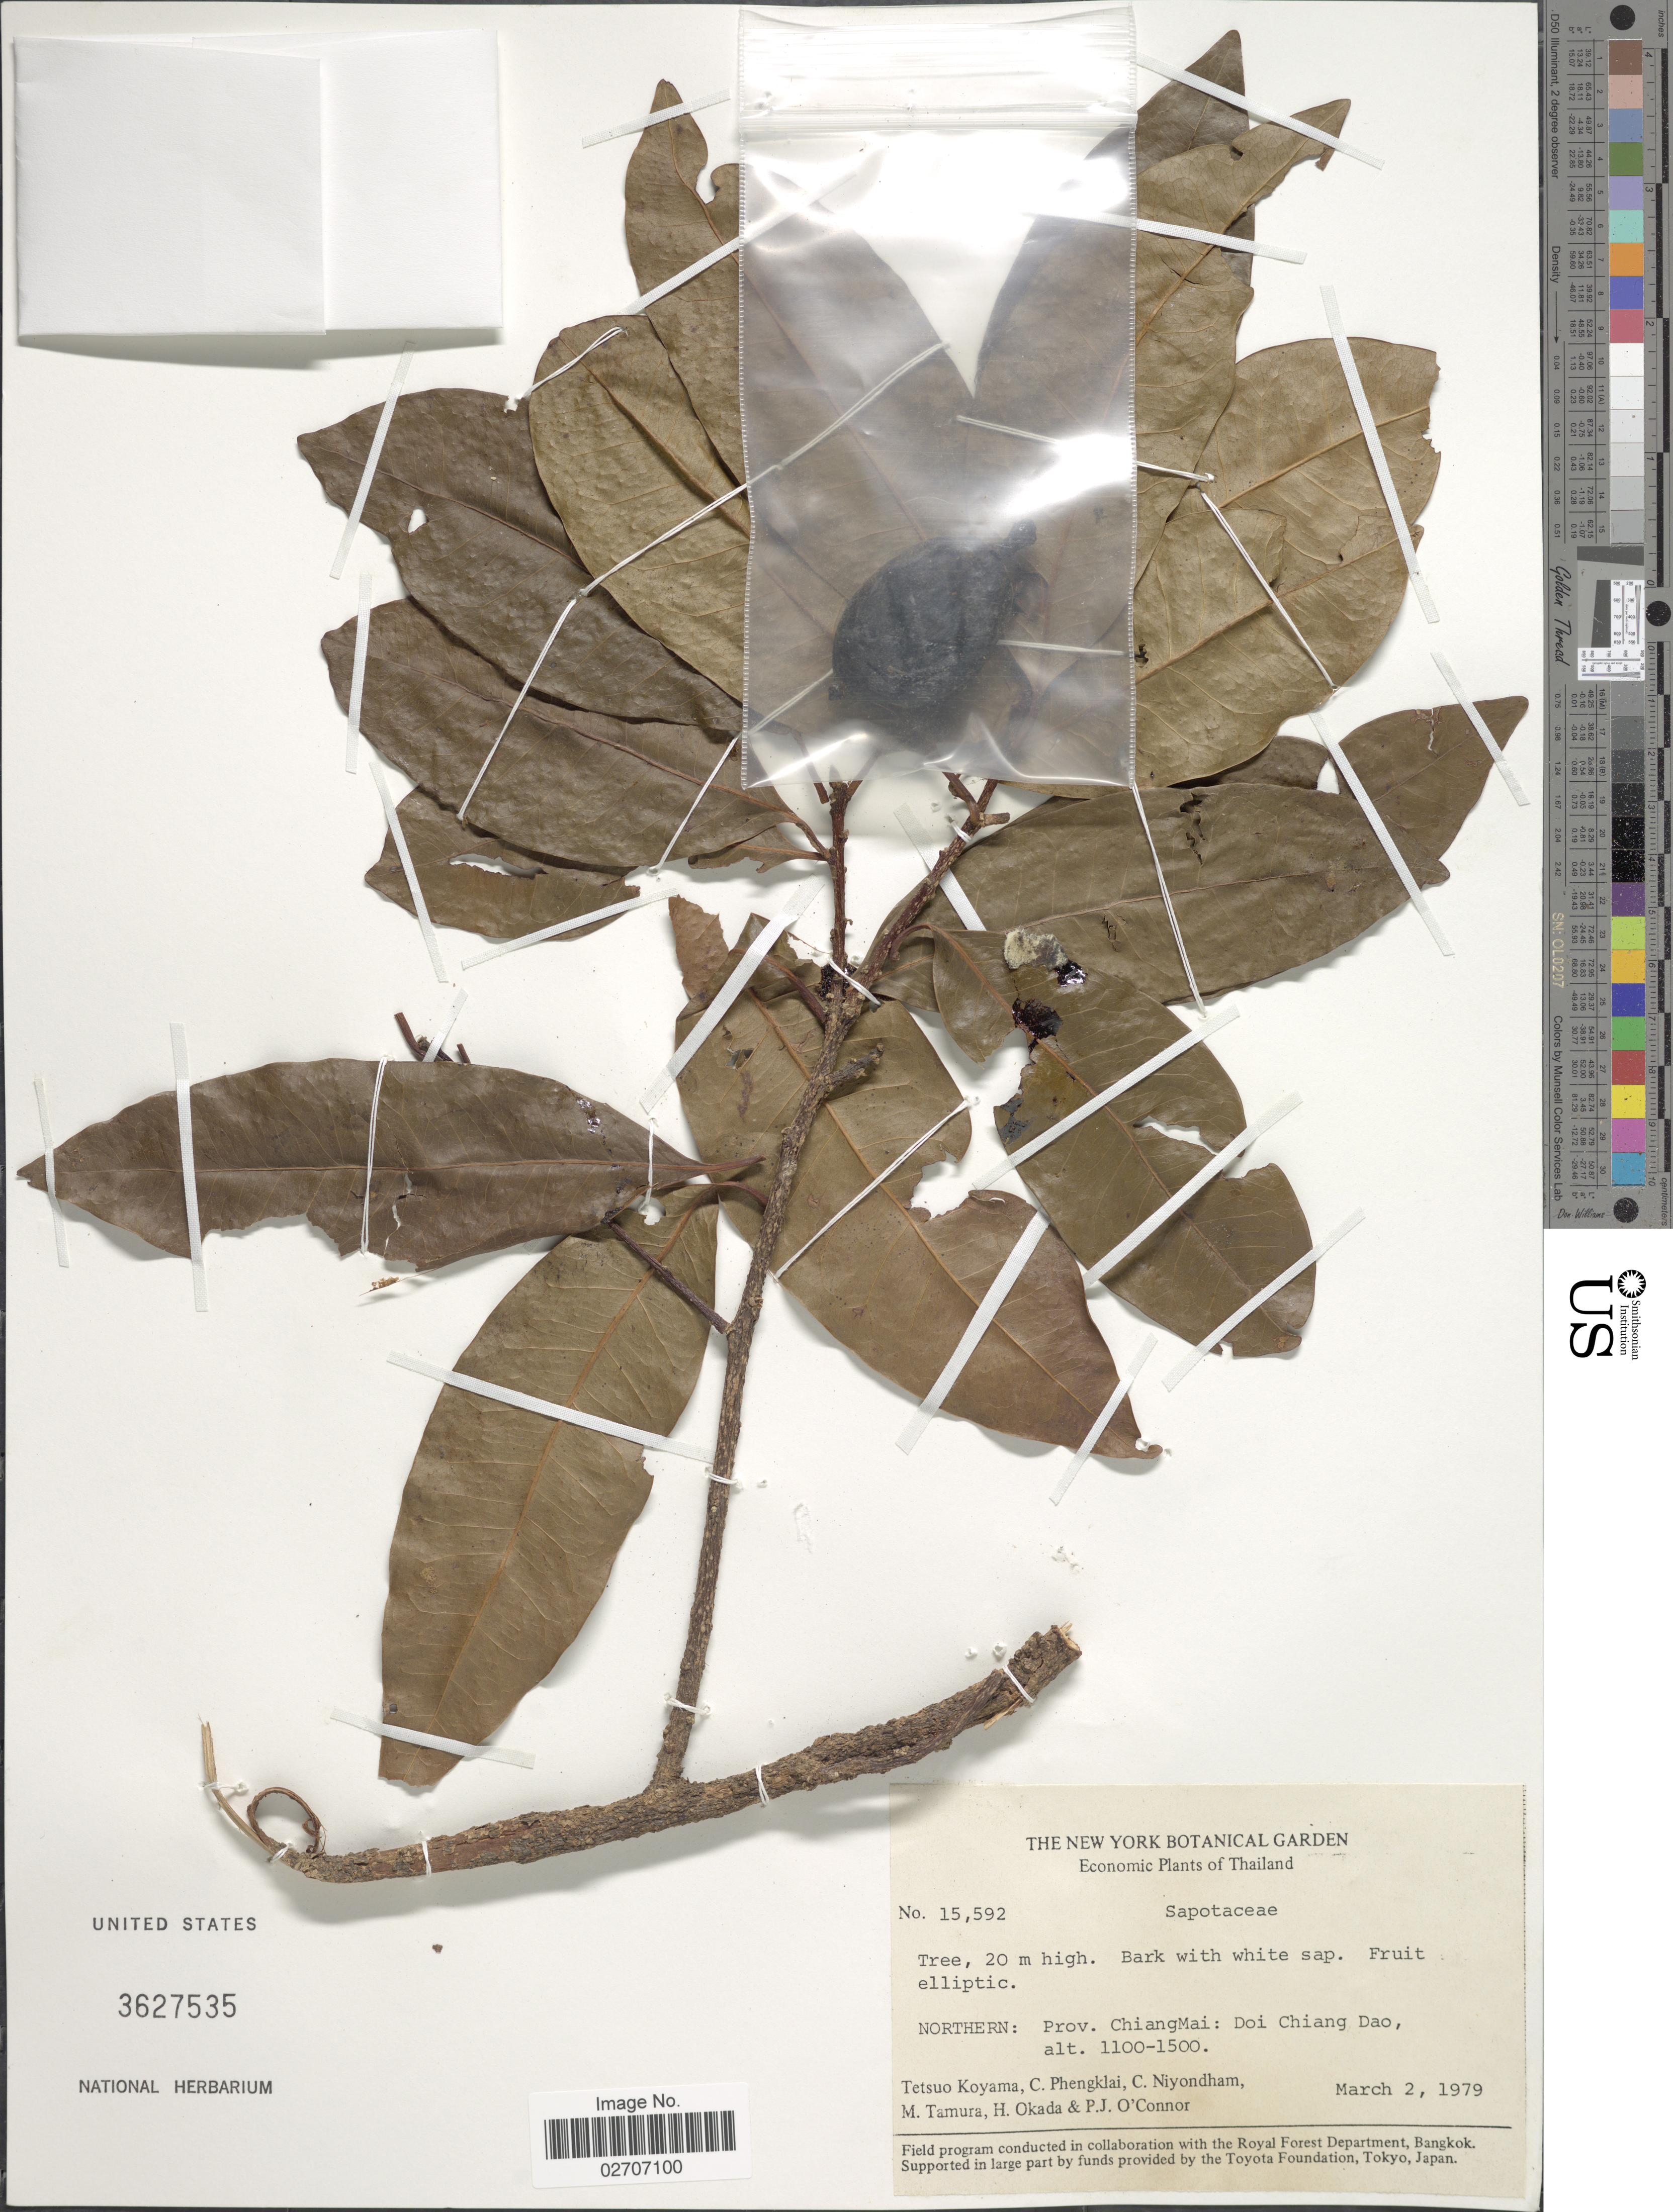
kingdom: Plantae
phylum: Tracheophyta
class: Magnoliopsida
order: Ericales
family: Sapotaceae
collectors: T. Koyama, C. Phengklai, C. Niyondham, M. Tamura & et al.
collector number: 15592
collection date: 1979-03-02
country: Thailand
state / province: Chiang Mai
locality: Northern: Doi Chiang Dao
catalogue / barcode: US 3627535